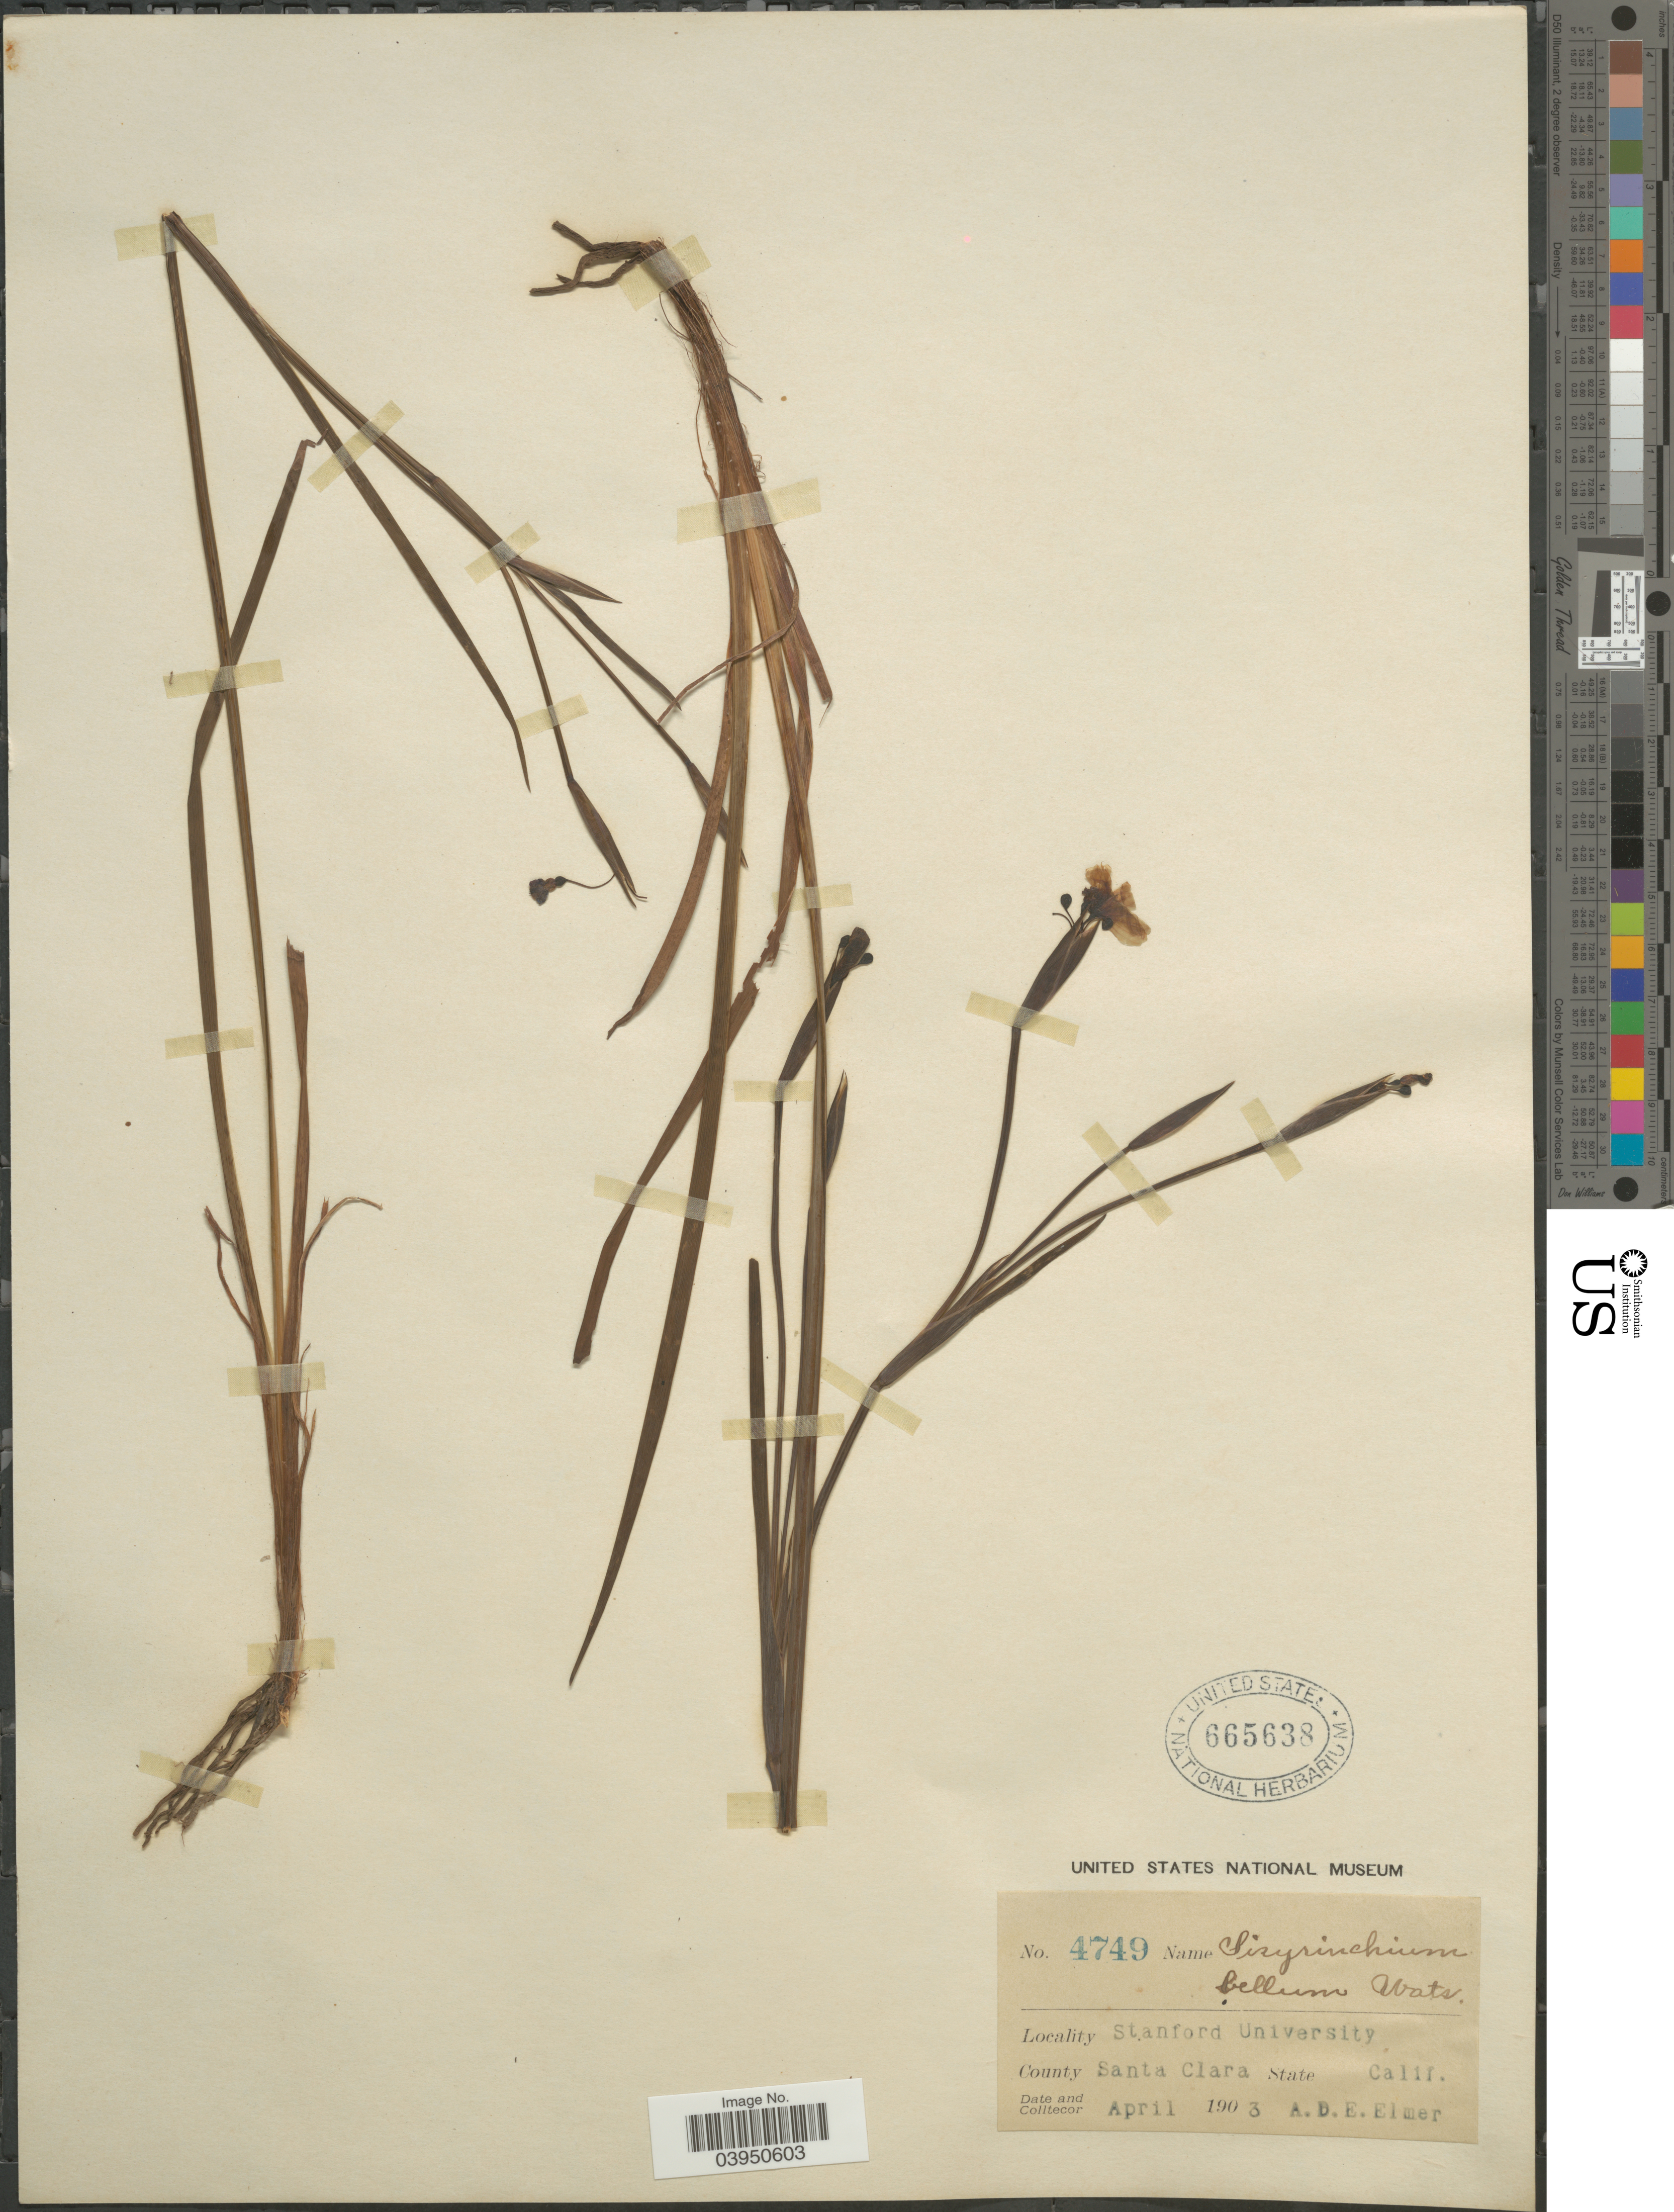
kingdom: Plantae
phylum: Tracheophyta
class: Liliopsida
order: Asparagales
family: Iridaceae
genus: Sisyrinchium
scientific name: Sisyrinchium bellum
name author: S. Watson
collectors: A. D. E. Elmer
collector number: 4749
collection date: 1903-04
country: United States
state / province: California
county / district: Santa Clara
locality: Stanford University. County Santa Clara.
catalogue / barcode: US 665638